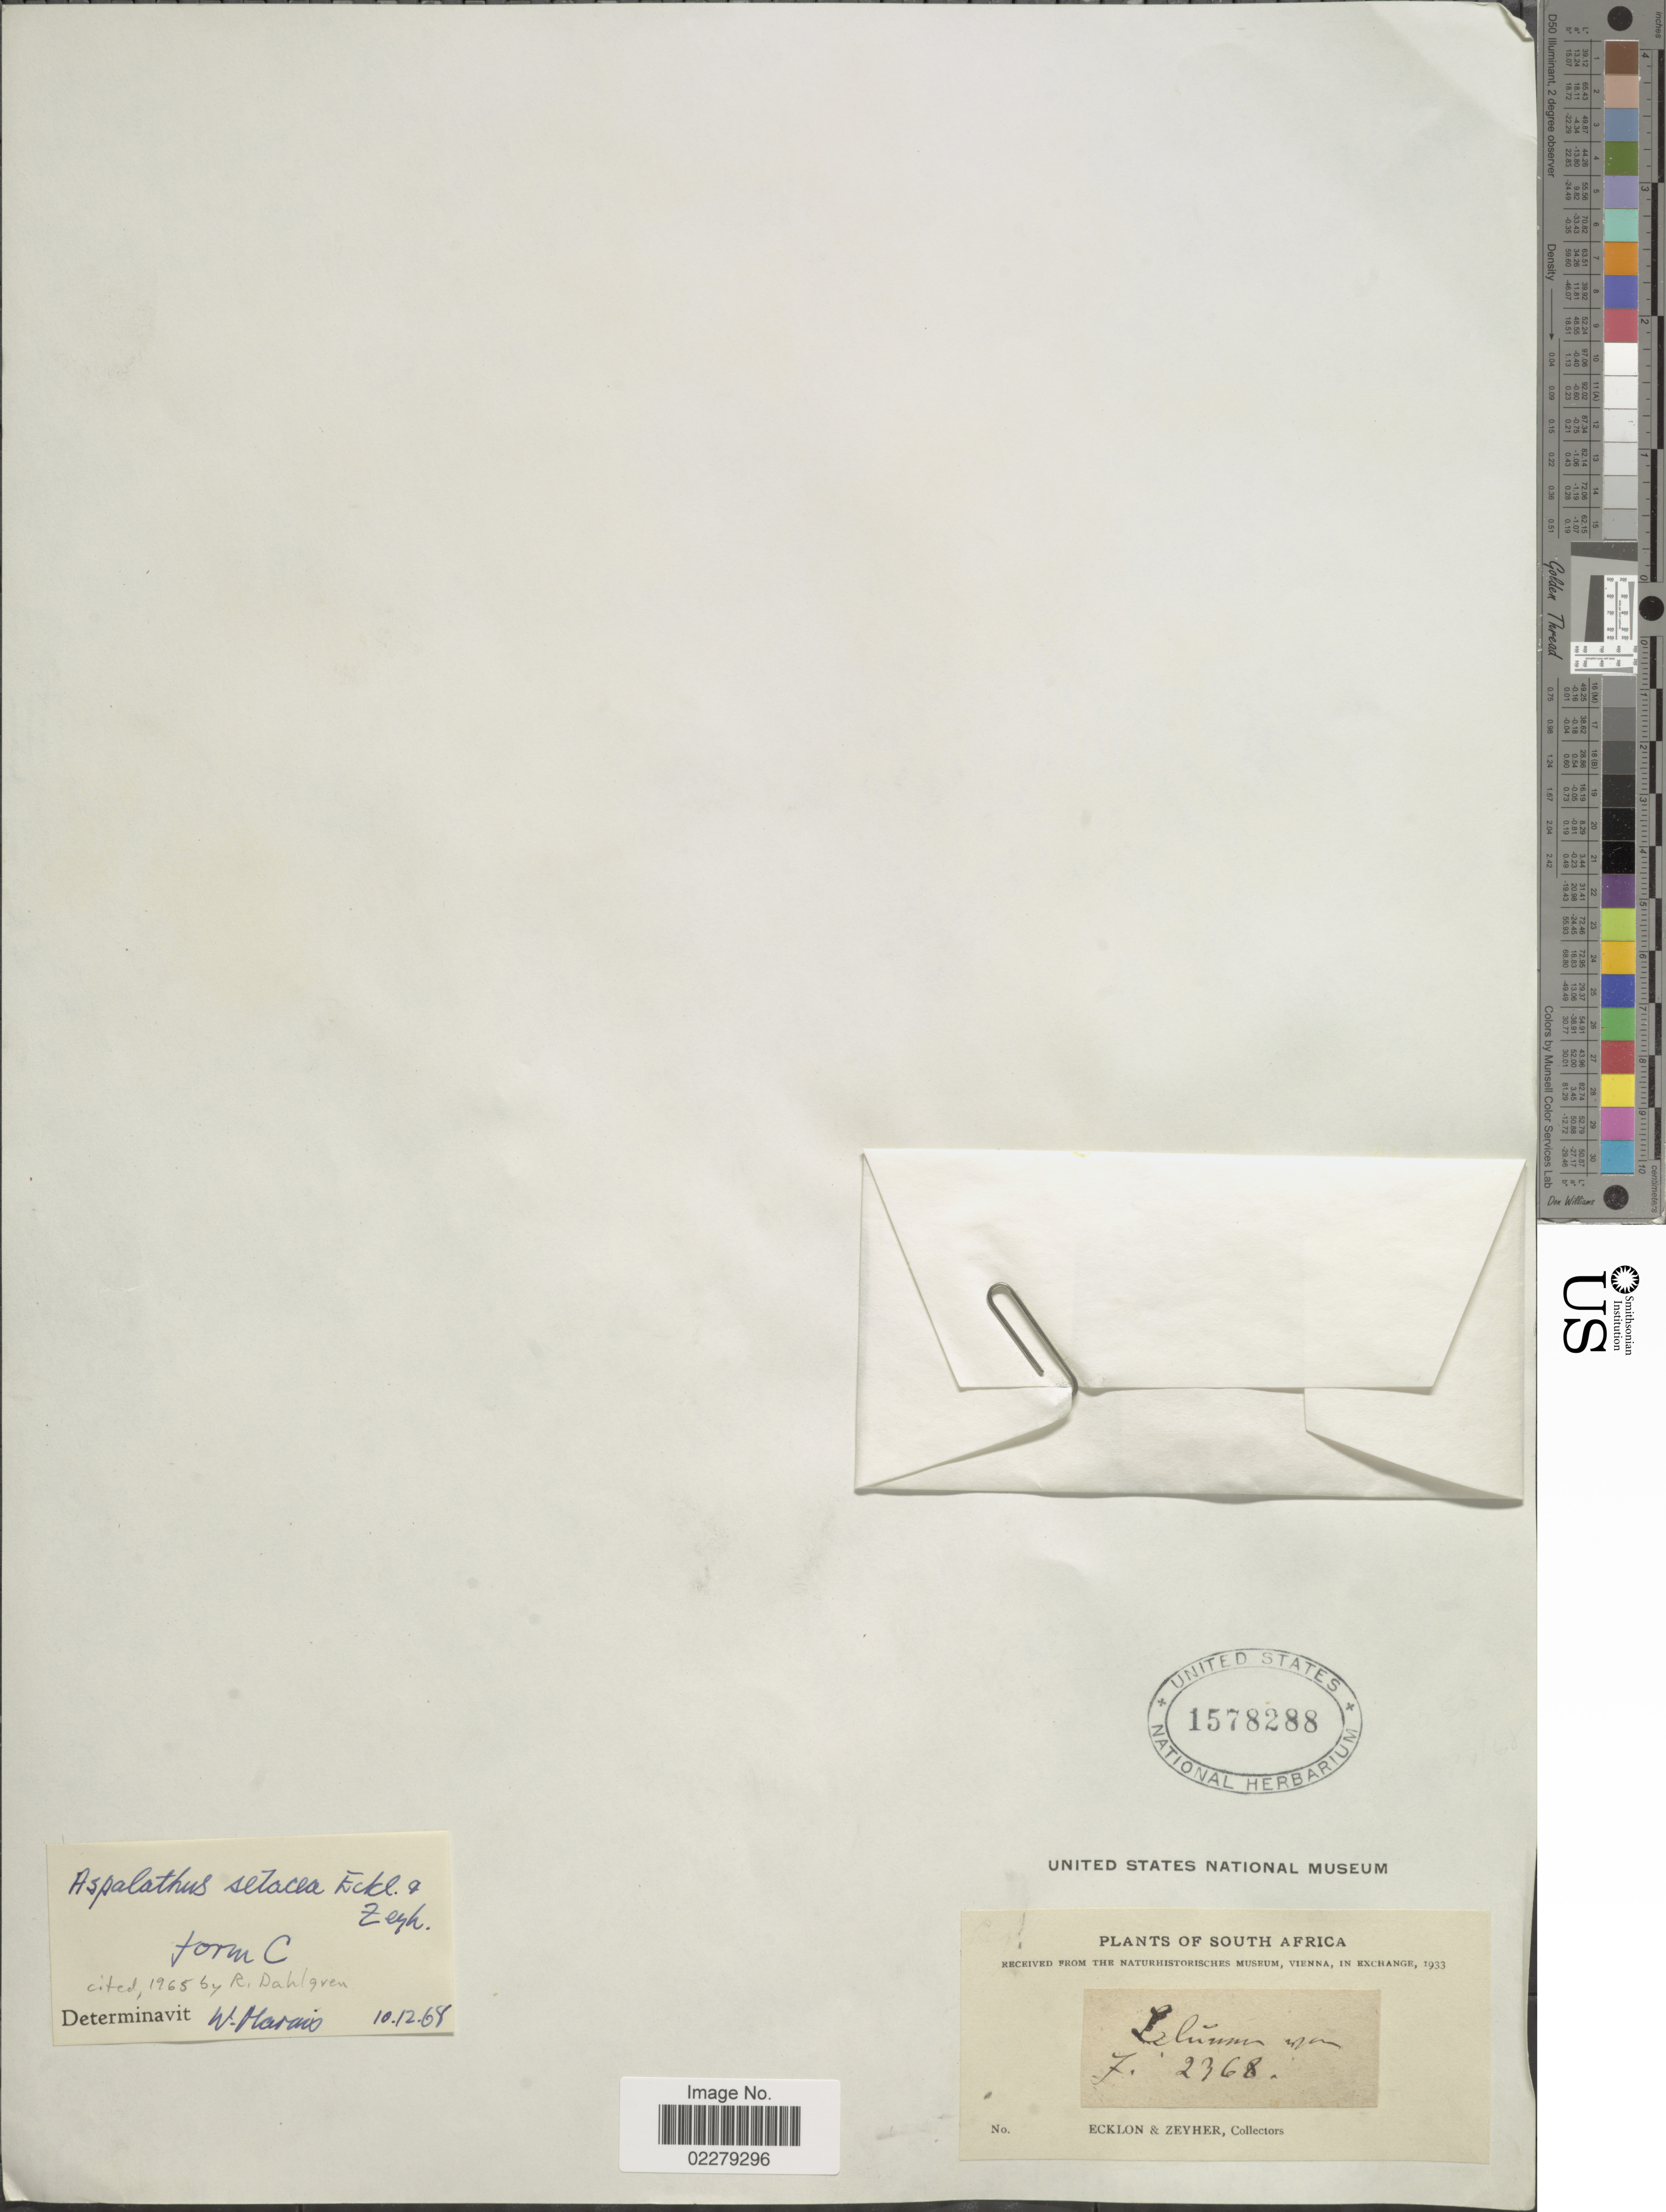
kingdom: Plantae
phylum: Tracheophyta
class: Magnoliopsida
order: Fabales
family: Fabaceae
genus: Aspalathus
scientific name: Aspalathus setacea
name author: Eckl. & Zeyh.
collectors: -. Ecklon & -. Zeyher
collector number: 7/2368?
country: South Africa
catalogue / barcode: US 1578288